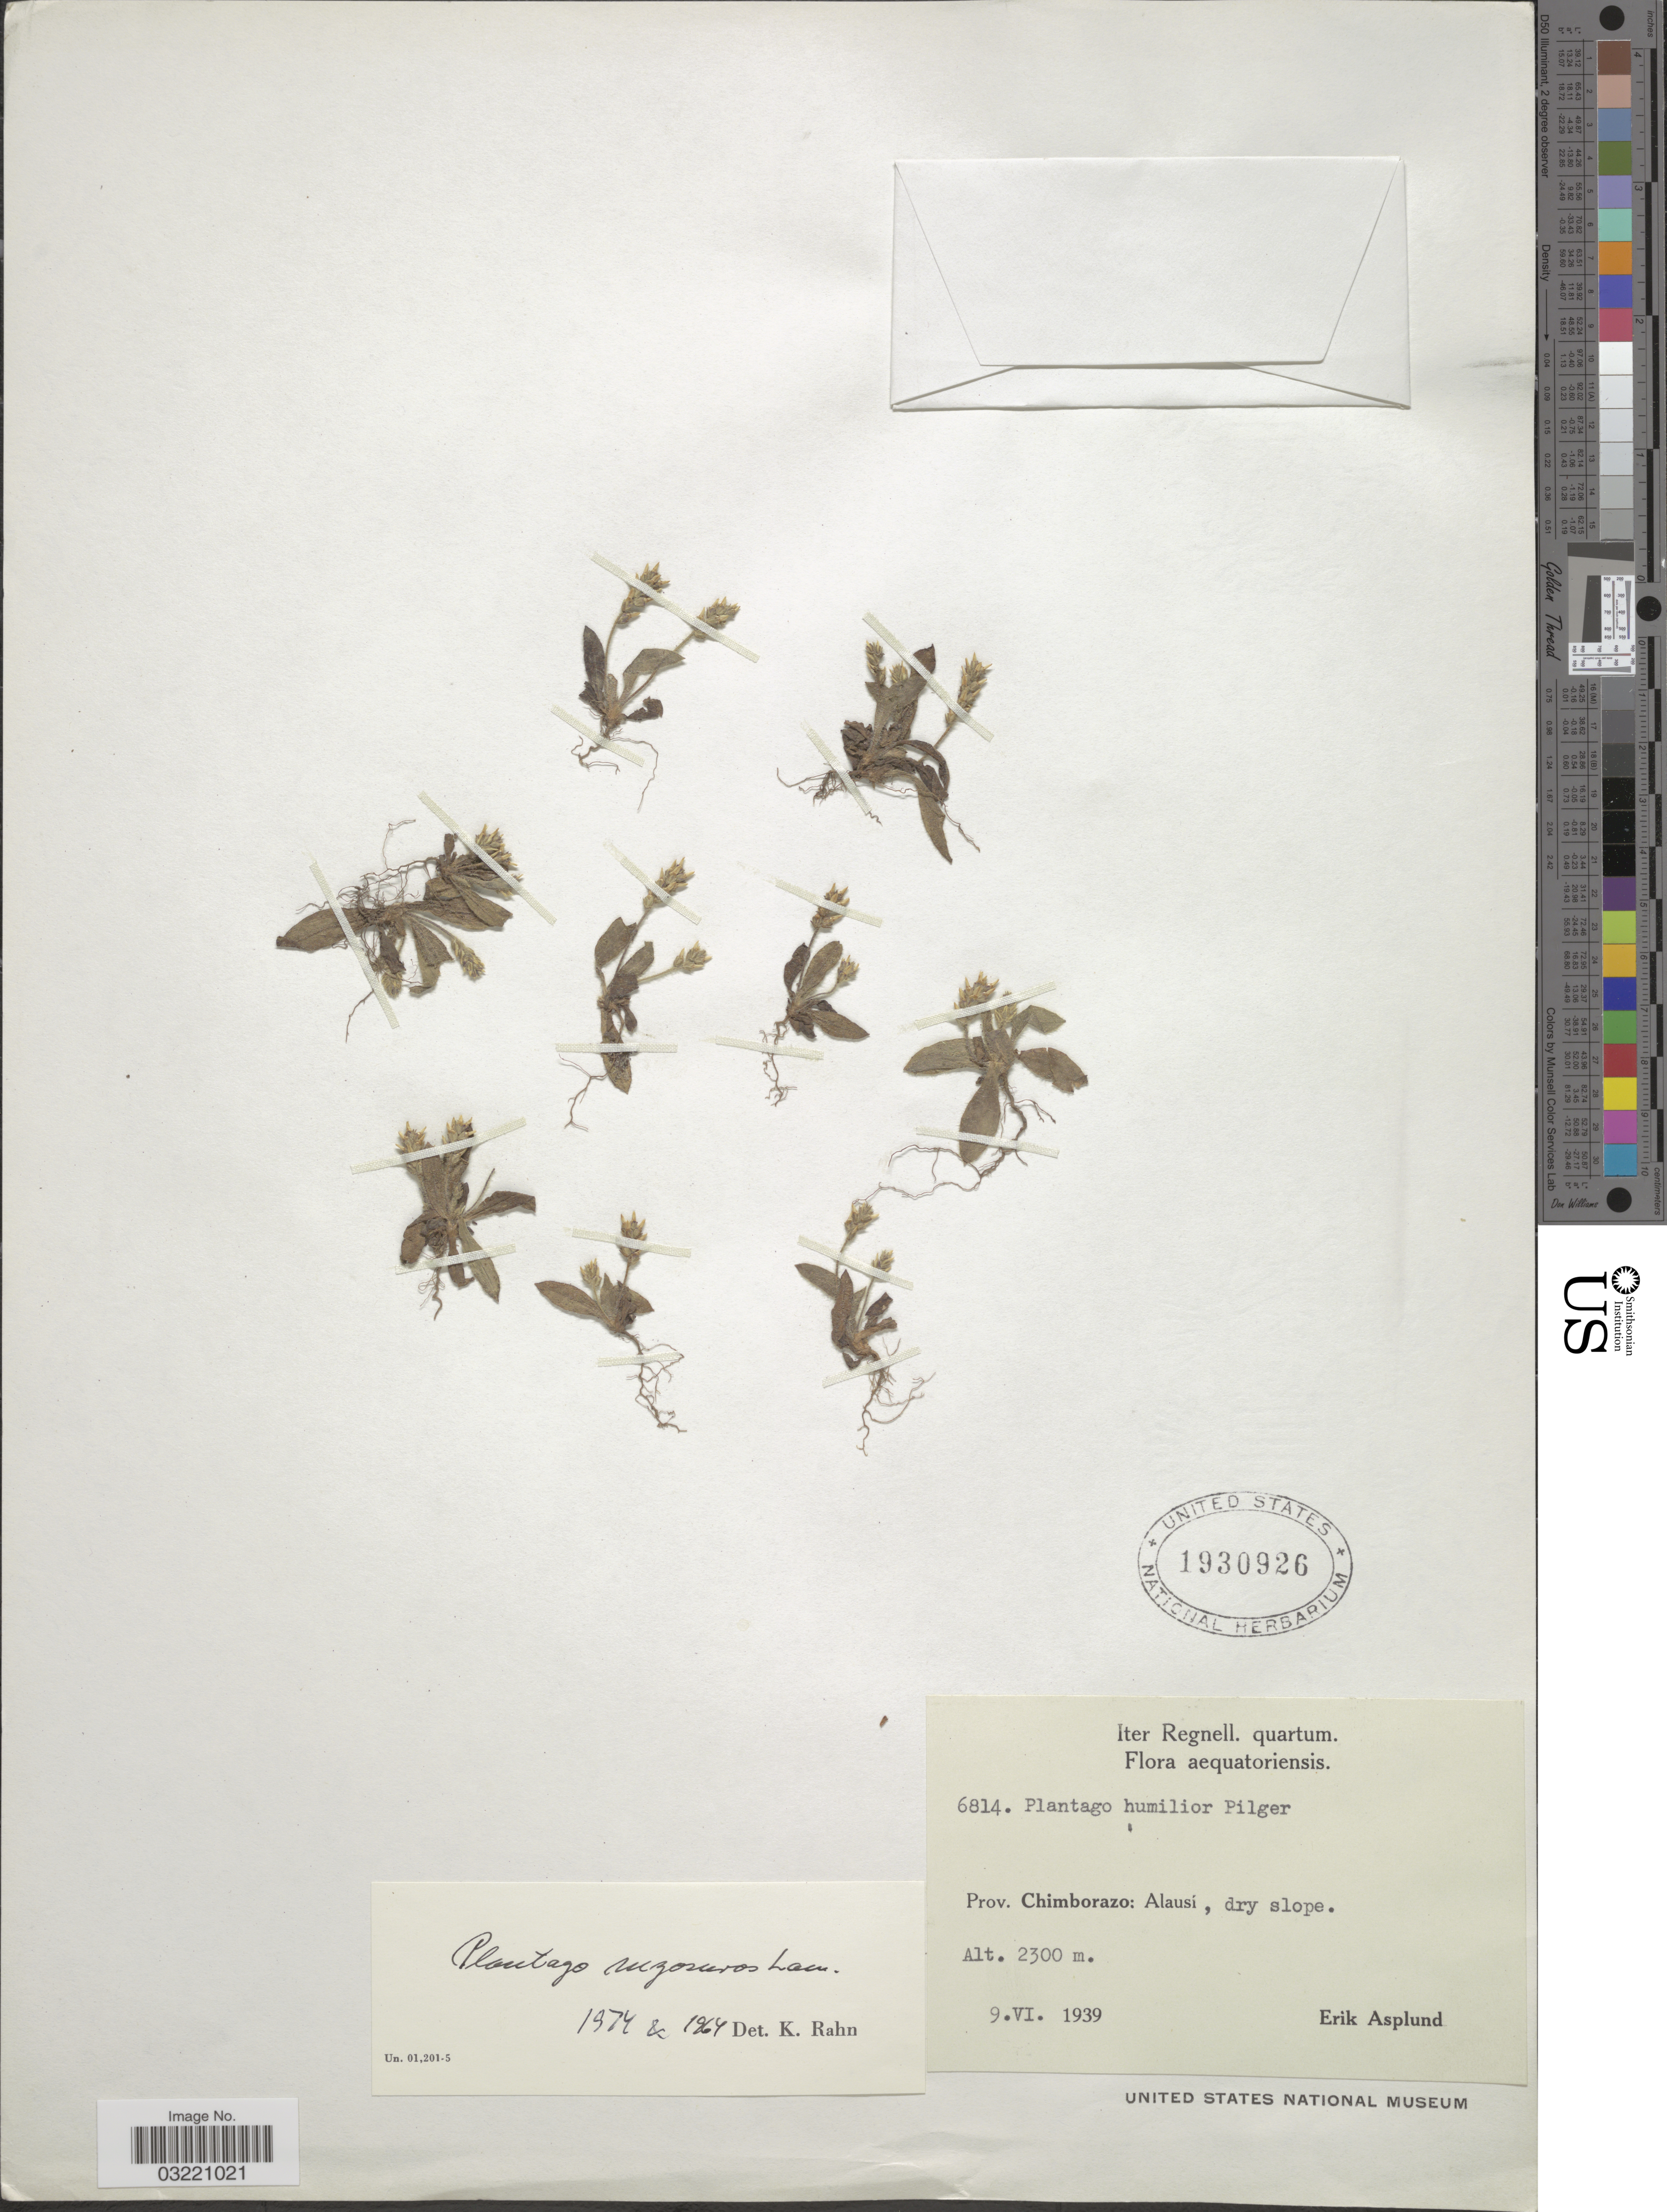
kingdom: Plantae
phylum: Tracheophyta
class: Magnoliopsida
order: Lamiales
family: Plantaginaceae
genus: Plantago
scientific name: Plantago myosuros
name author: Lam.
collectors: E. Asplund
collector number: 6814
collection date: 1939-06-09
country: Ecuador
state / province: Chimborazo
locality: Alausí.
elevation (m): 2300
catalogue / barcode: US 1930926